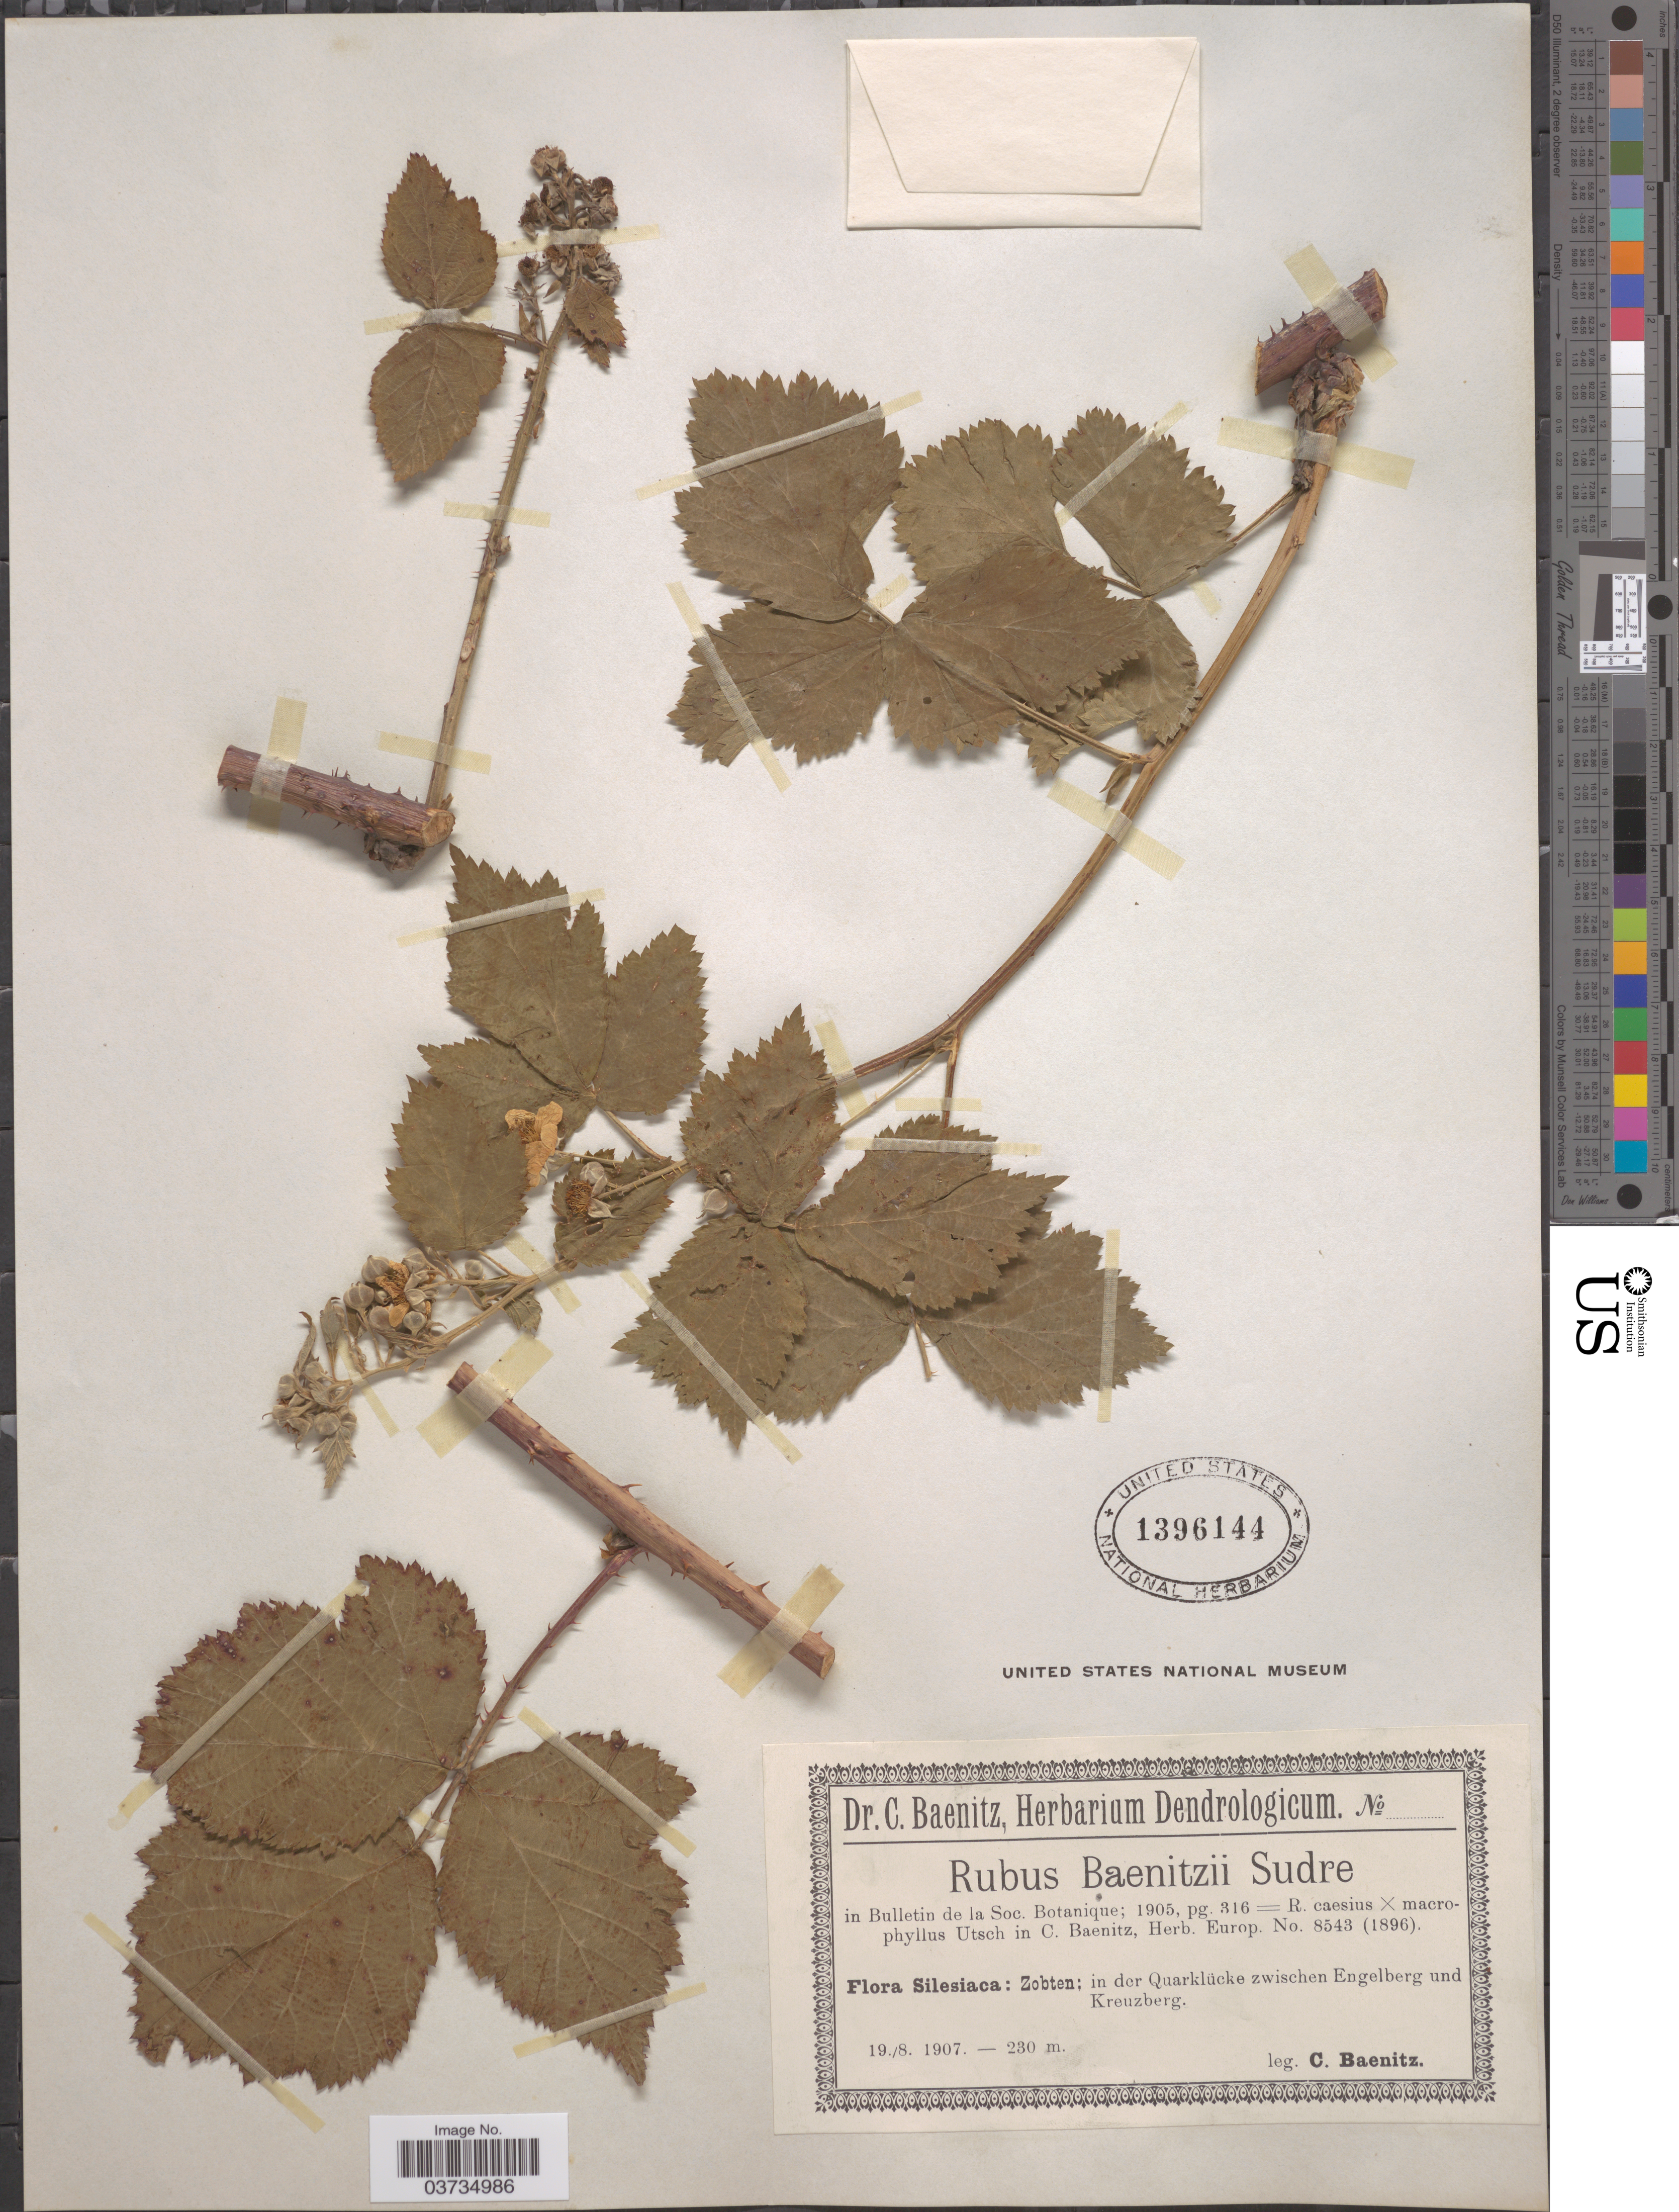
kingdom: Plantae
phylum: Tracheophyta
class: Magnoliopsida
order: Rosales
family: Rosaceae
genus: Rubus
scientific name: Rubus radula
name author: Weihe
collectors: C. G. Baenitz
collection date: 1907-08-19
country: Poland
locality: Silesiaca: Zobten; in der Quarklücke zwischen Engelberg und Kreuzberg.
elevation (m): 230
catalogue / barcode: US 1396144